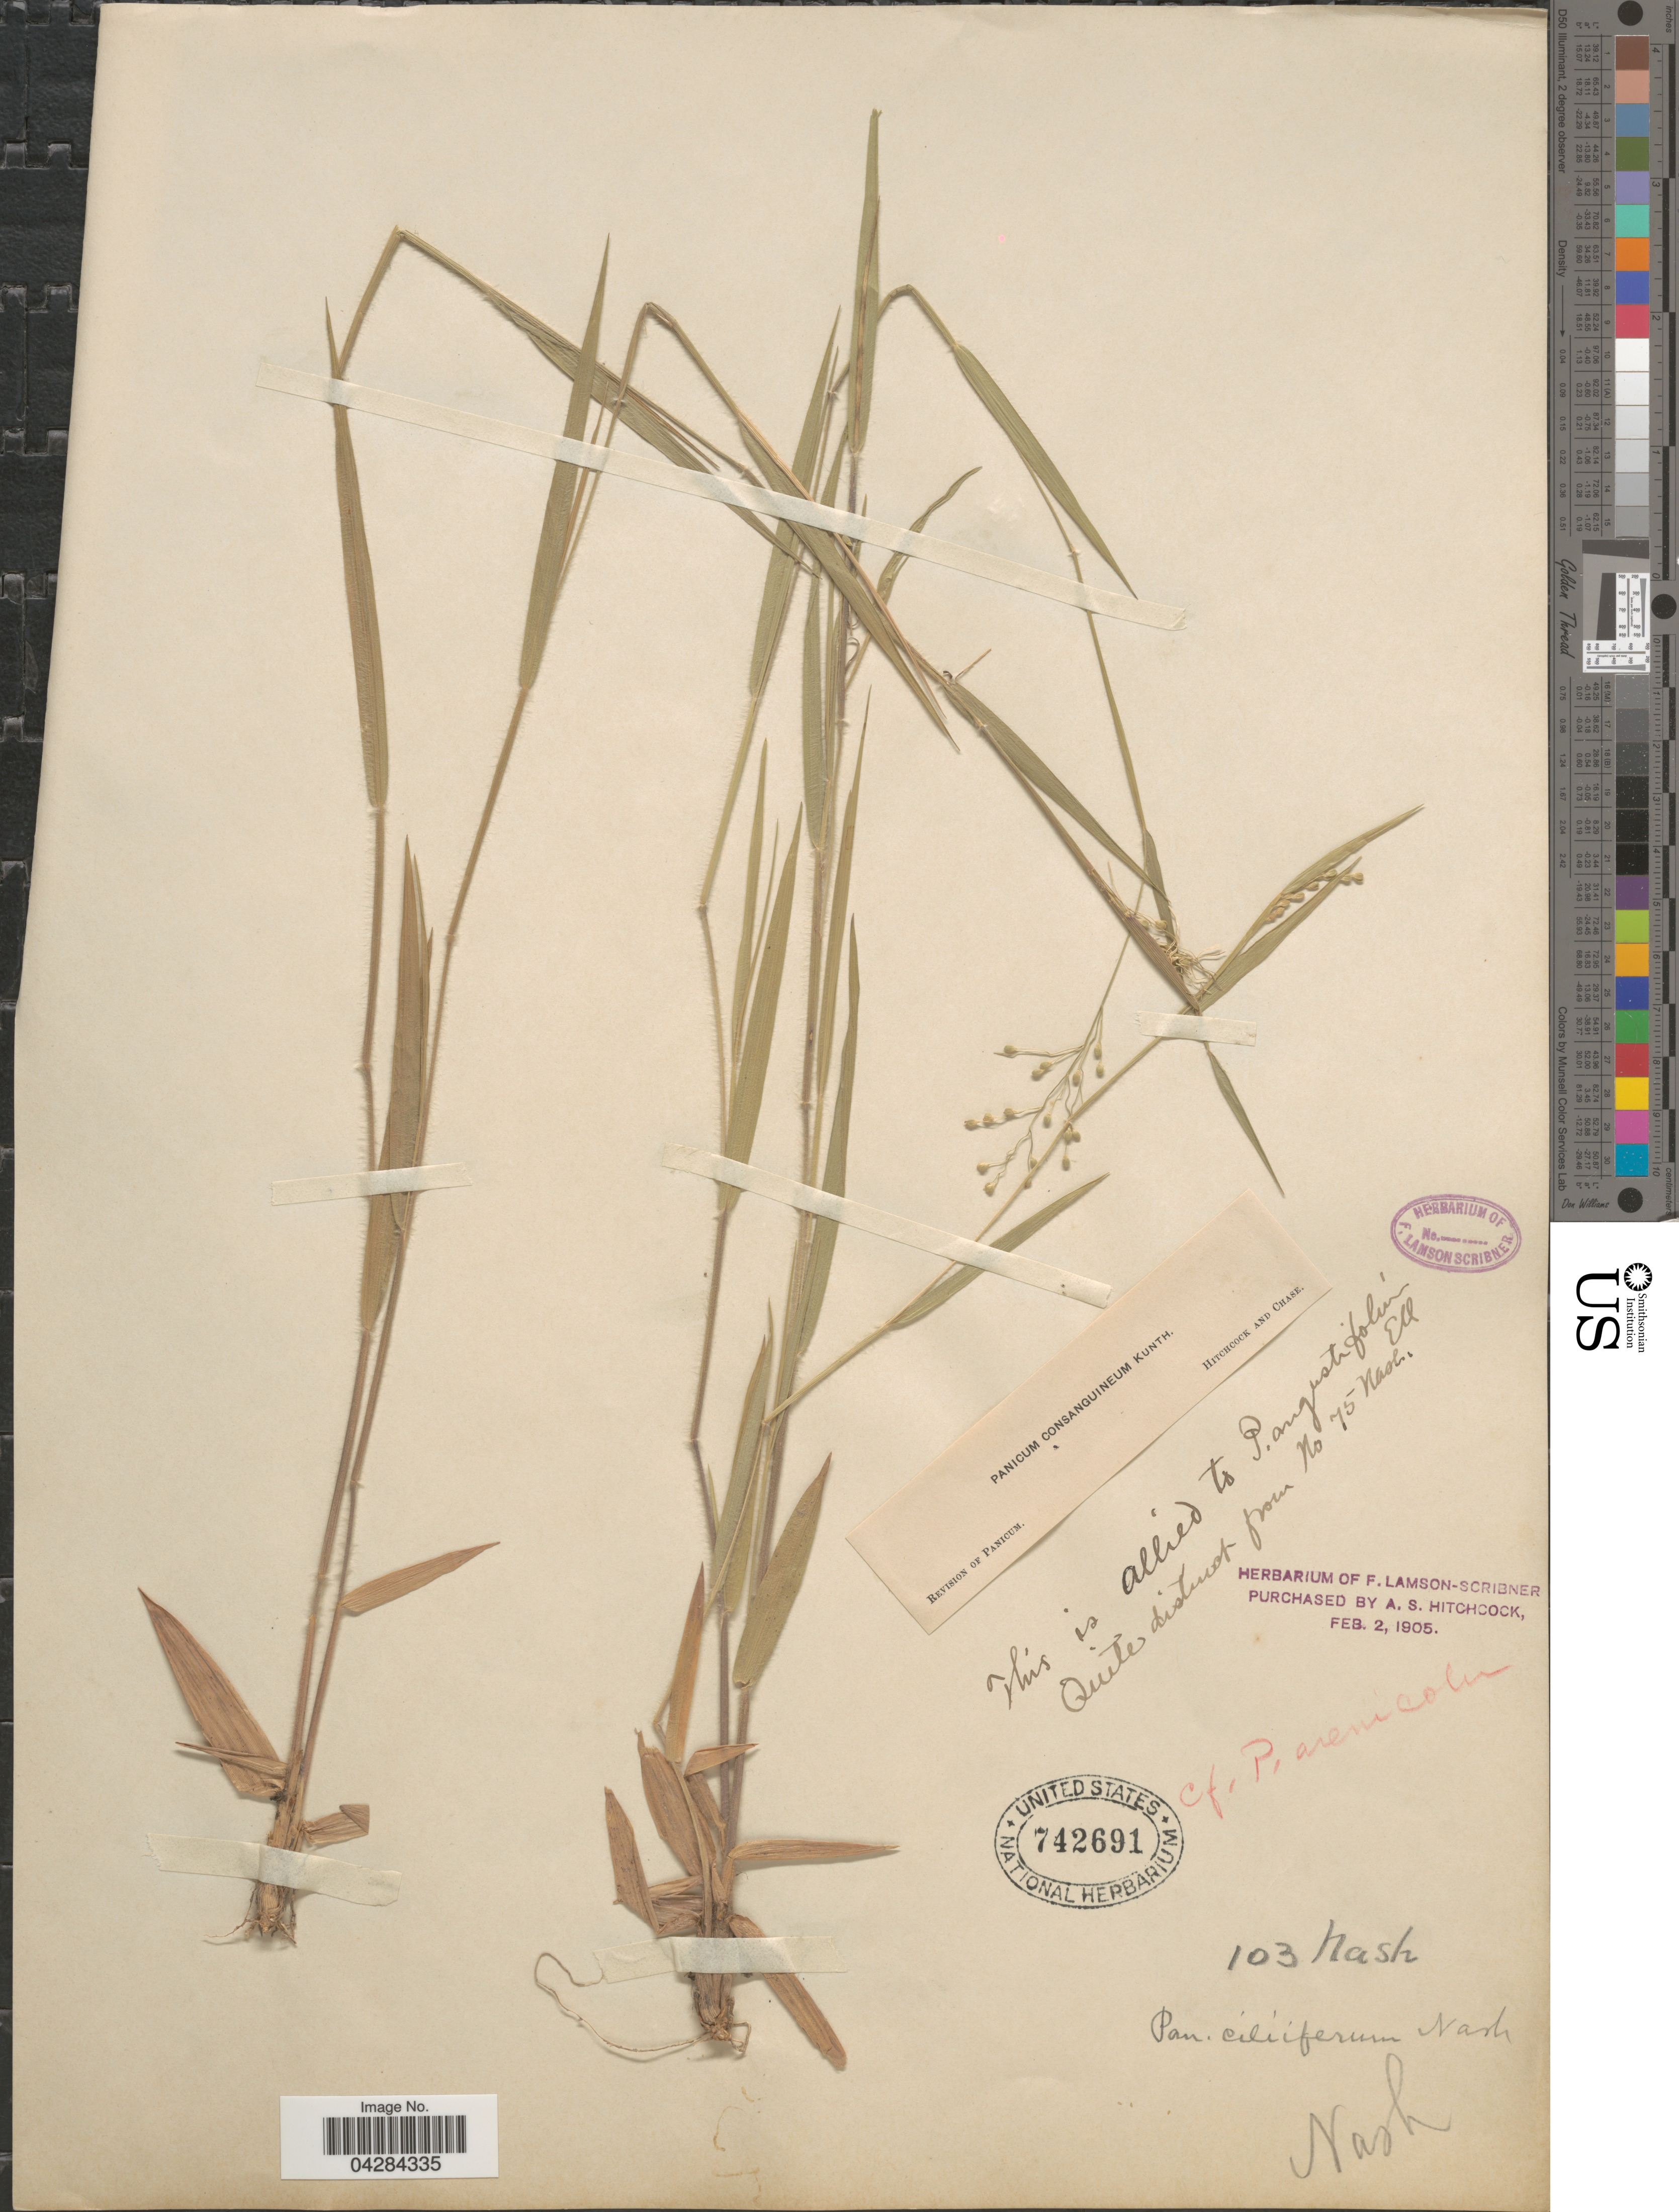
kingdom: Plantae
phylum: Tracheophyta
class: Liliopsida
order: Poales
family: Poaceae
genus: Dichanthelium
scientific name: Dichanthelium ovale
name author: (Elliott) Gould & C.A. Clark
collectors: -- Nash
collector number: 103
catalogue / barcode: US 742691